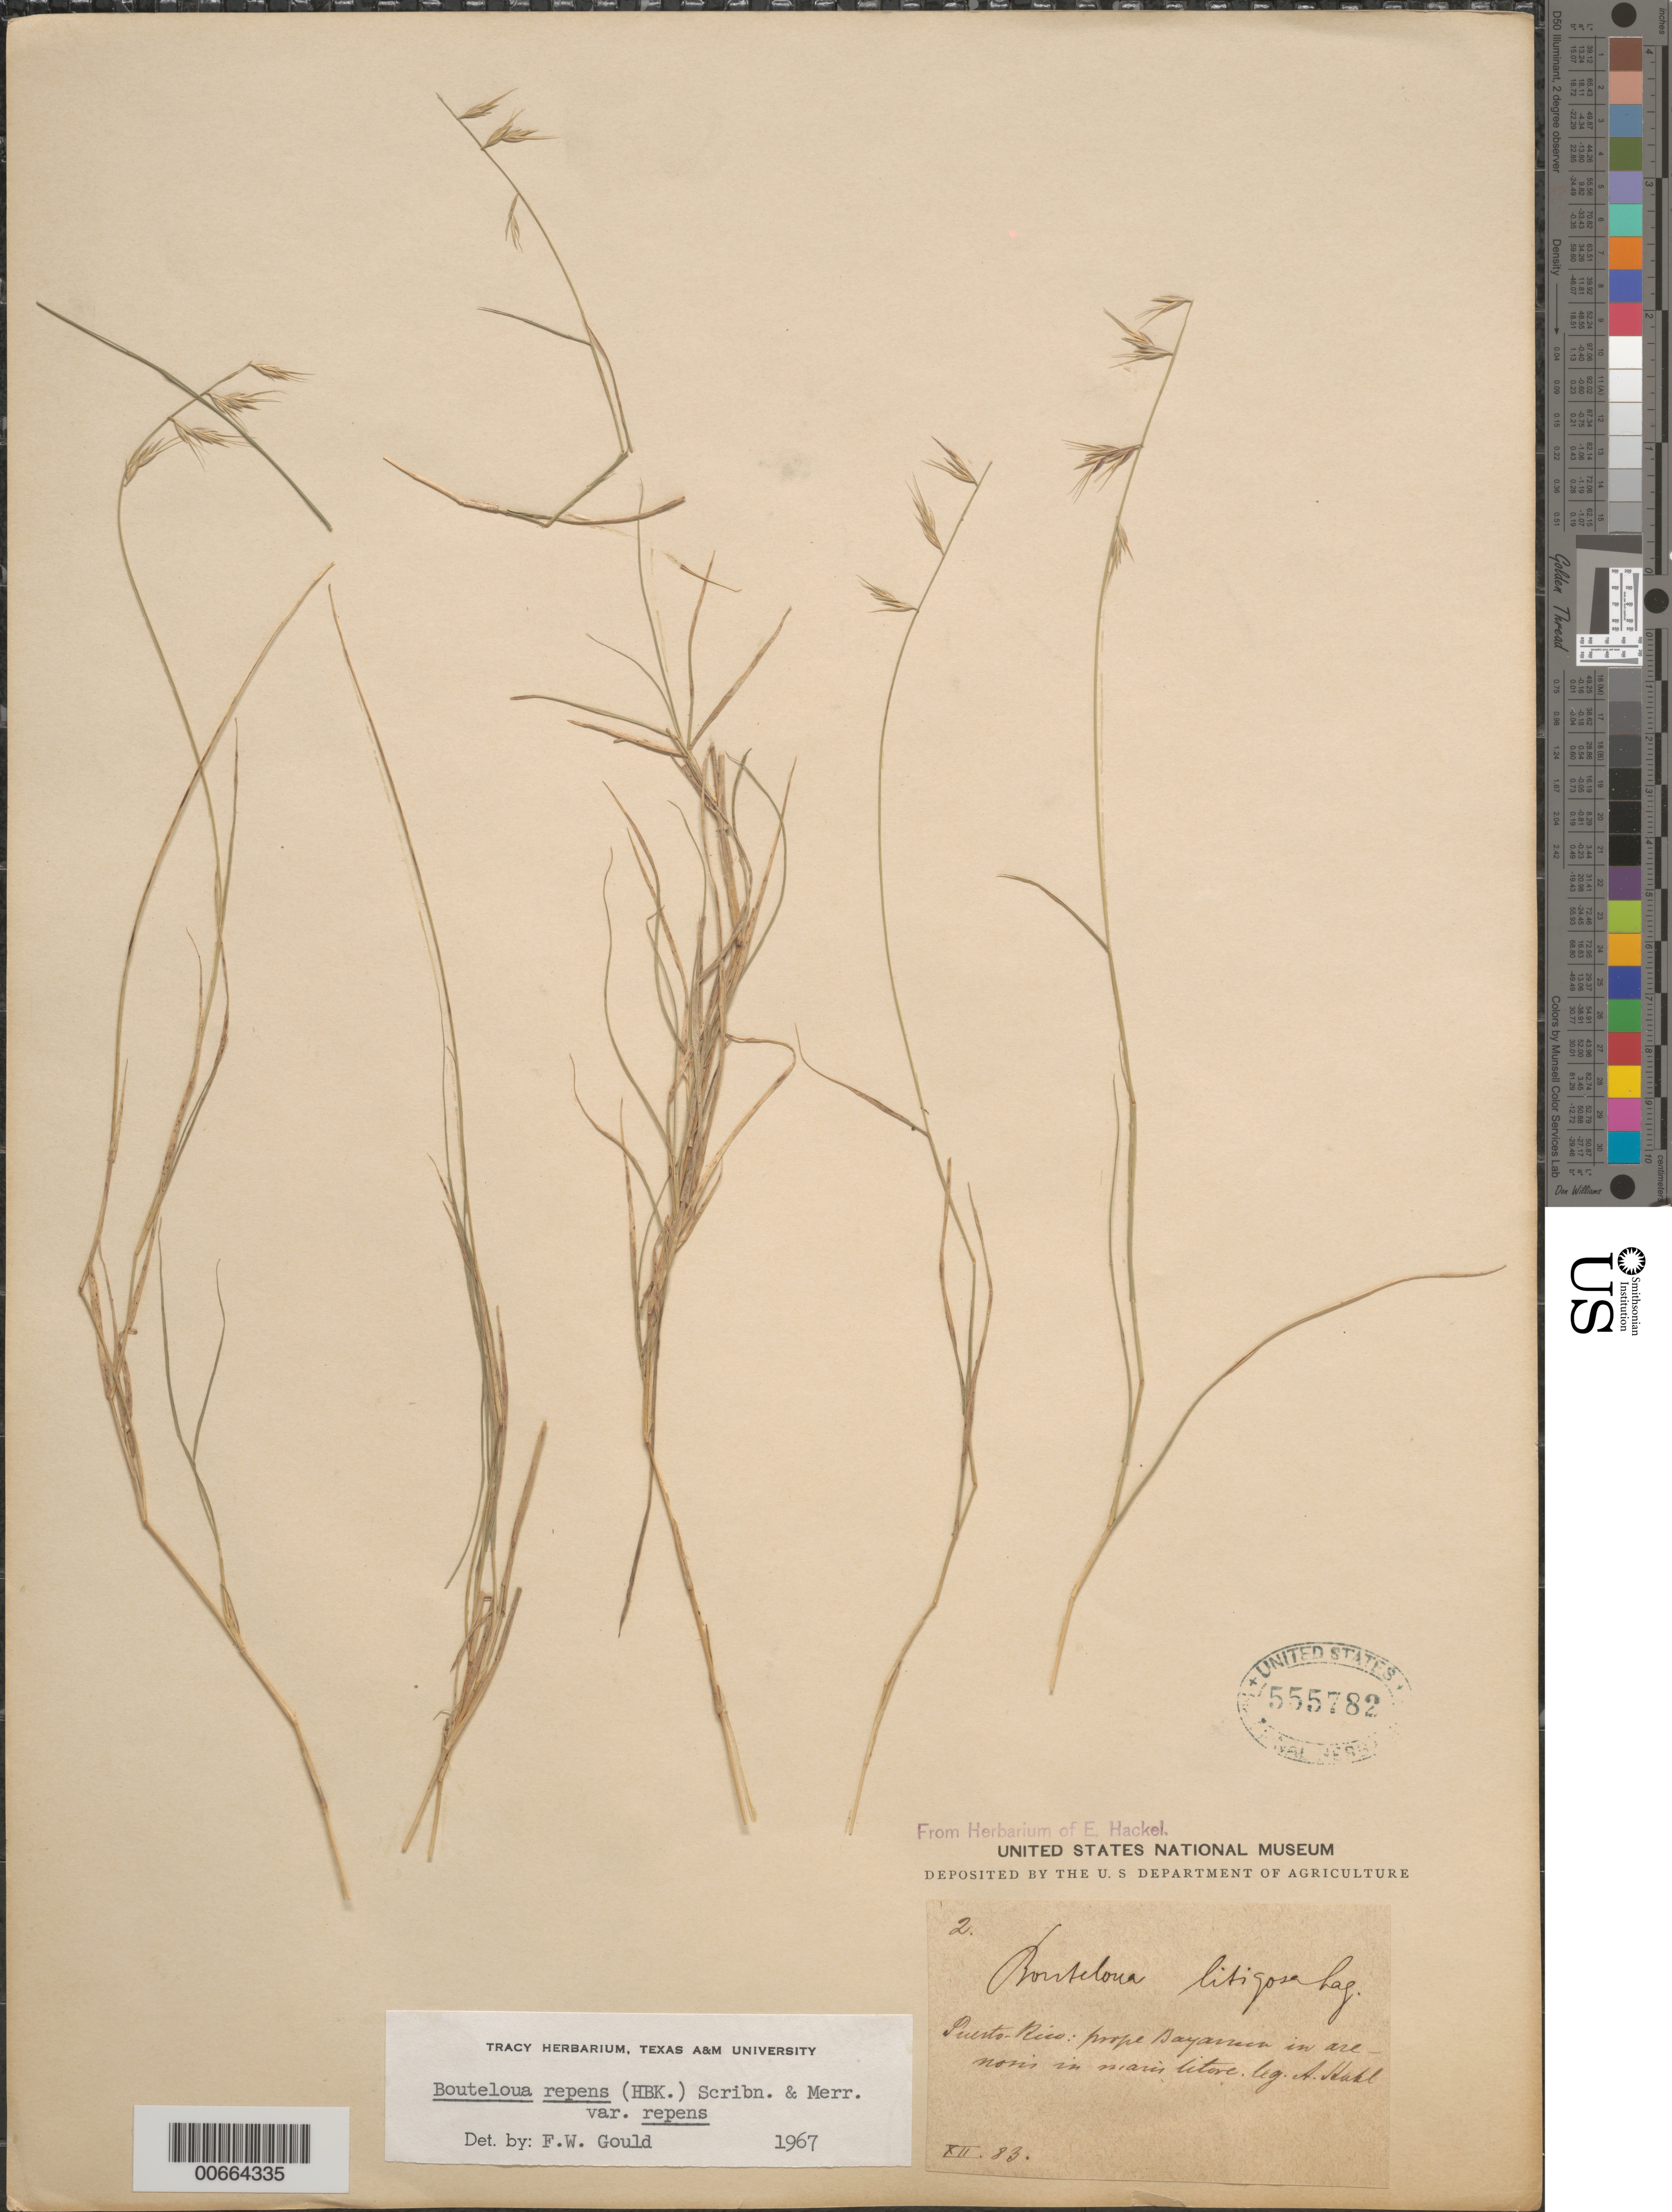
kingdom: Plantae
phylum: Tracheophyta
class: Liliopsida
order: Poales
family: Poaceae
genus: Bouteloua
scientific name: Bouteloua repens (H.B.K.) Scribn. & Merr. var. repens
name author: (Kunth) Scribn. & Merr.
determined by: Gould, F. W.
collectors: R. Hall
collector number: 2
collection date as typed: Dec 1883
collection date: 1883-12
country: Puerto Rico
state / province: Bayamón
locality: Bayamon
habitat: In arenosis in viam litore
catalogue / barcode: US 555782